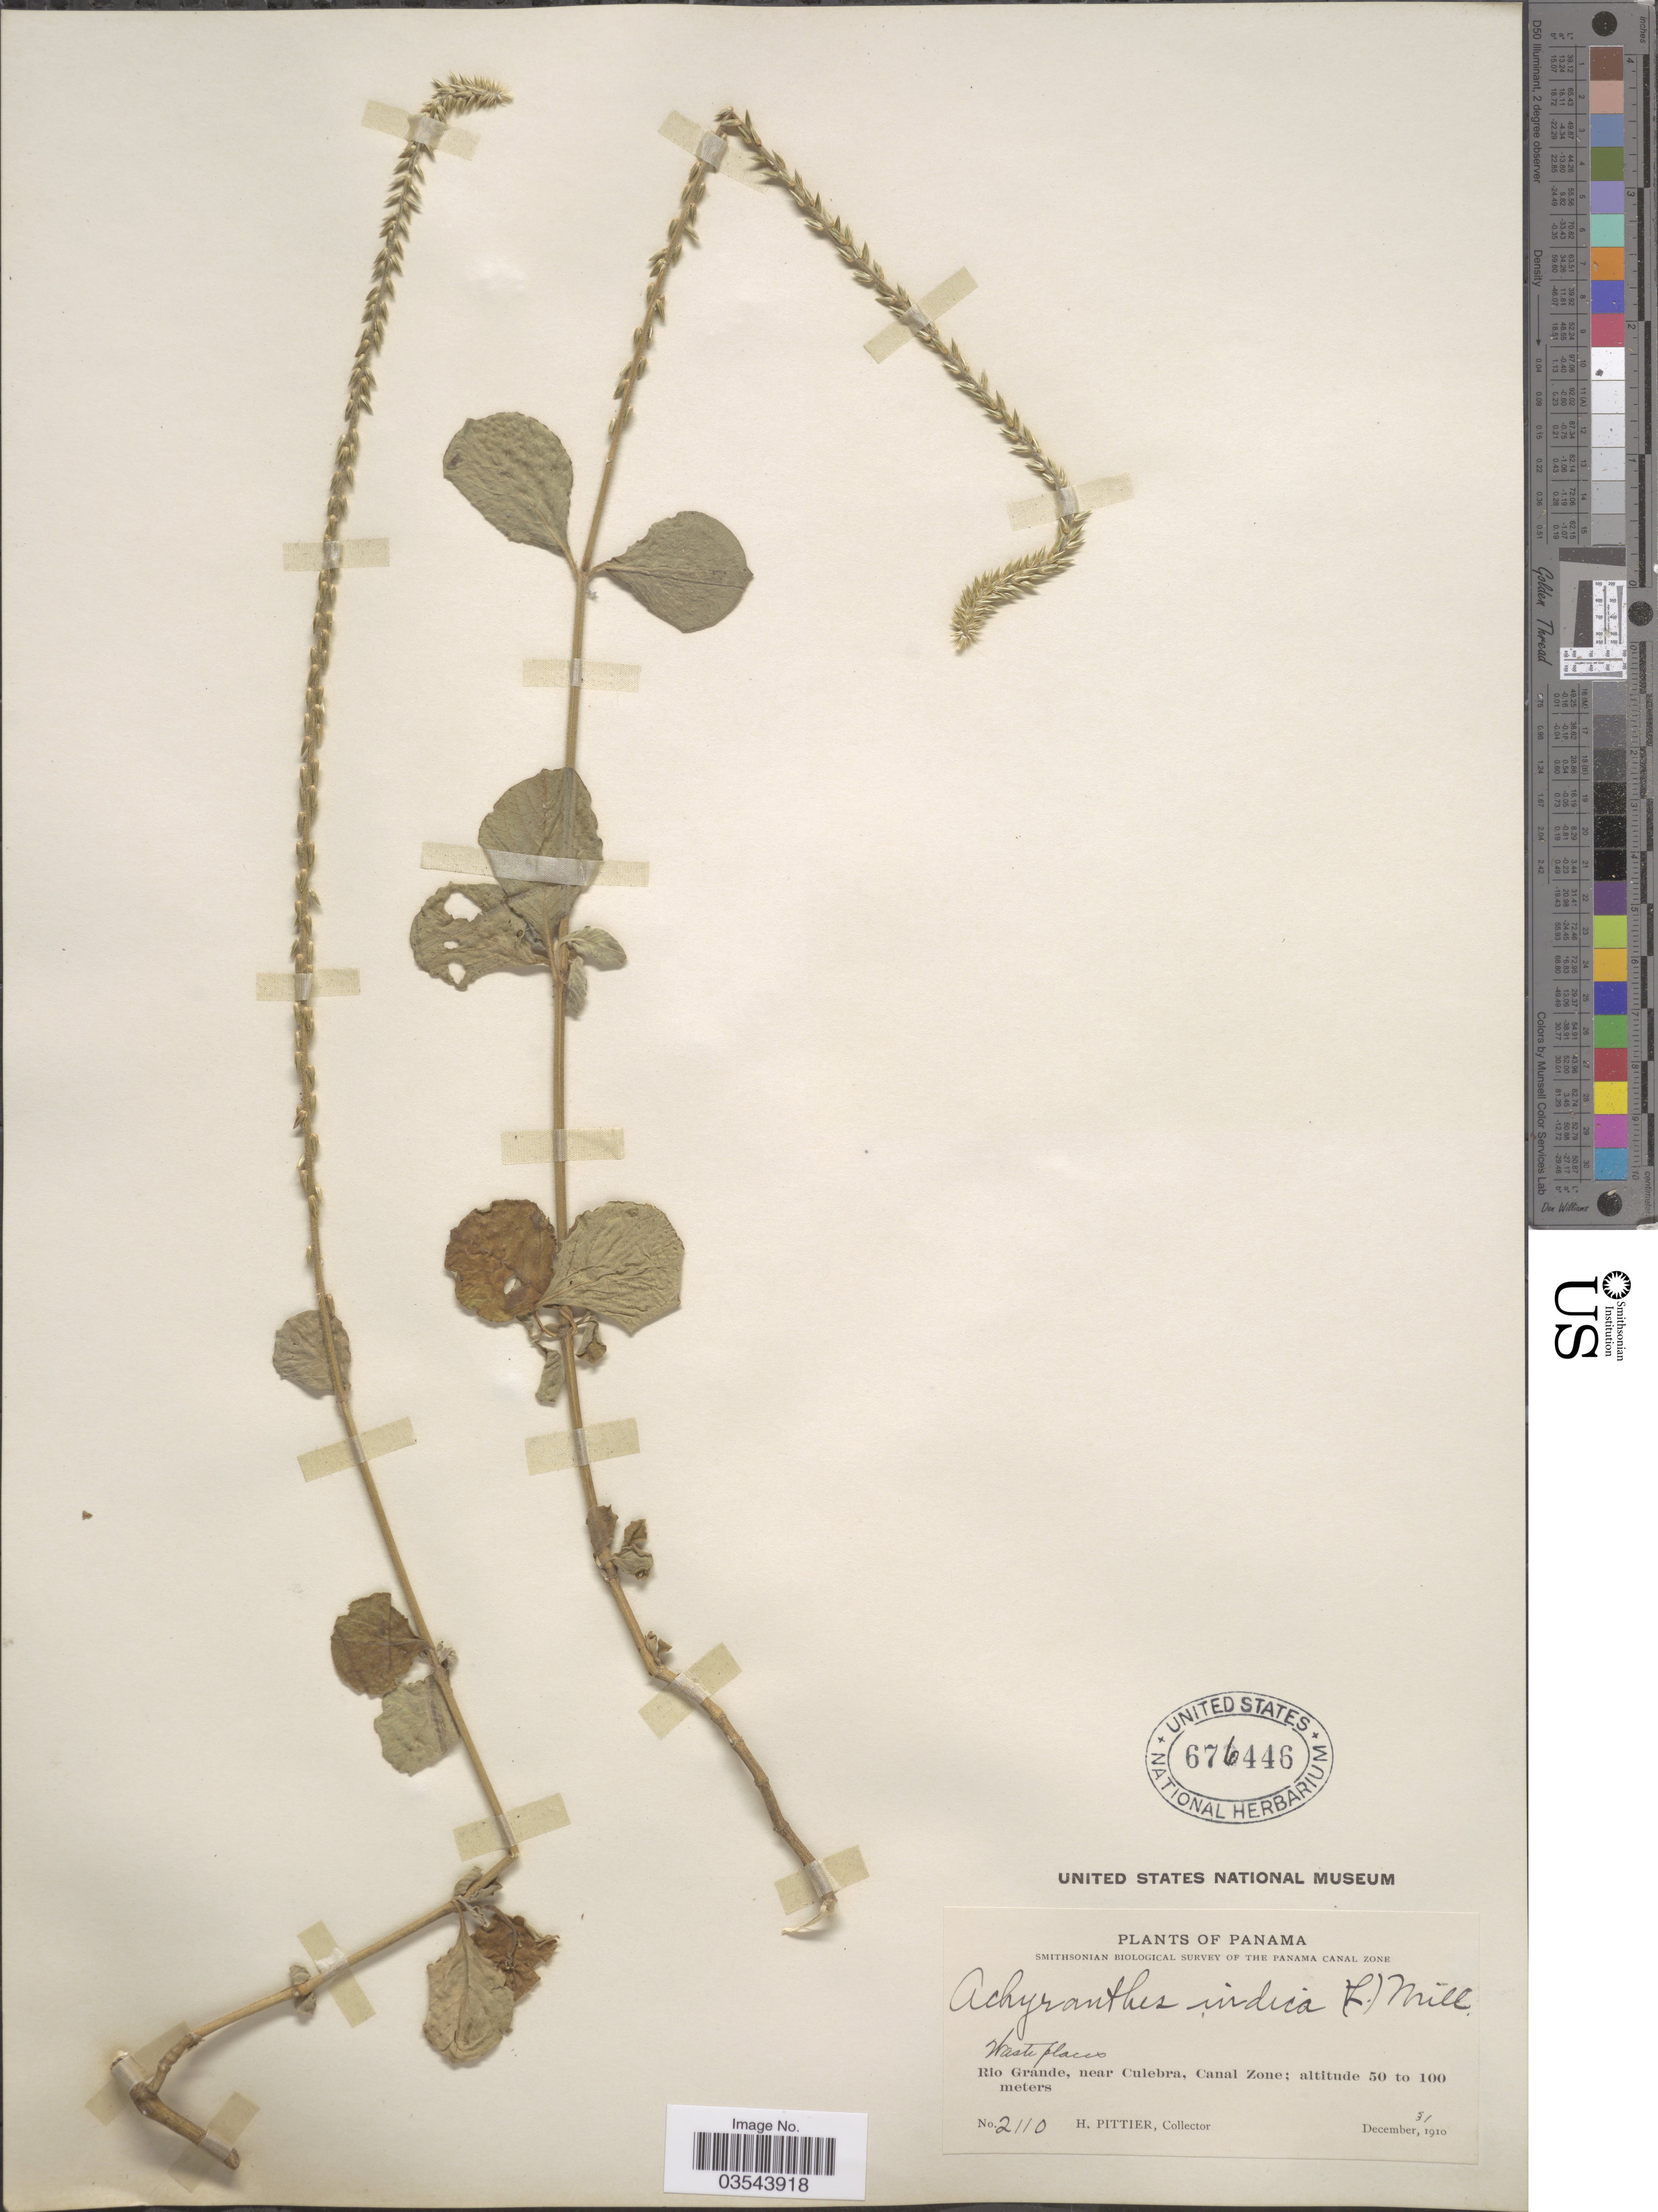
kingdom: Plantae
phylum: Tracheophyta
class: Magnoliopsida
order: Caryophyllales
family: Amaranthaceae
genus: Achyranthes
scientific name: Achyranthes indica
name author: (L.) Mill.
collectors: H. F. Pittier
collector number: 2110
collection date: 1910-12-31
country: Panama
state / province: Colón / Panamá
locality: The Panama Canal Zone. Rio Grande, near Culebra, Canal Zone.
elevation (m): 50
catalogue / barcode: US 676446